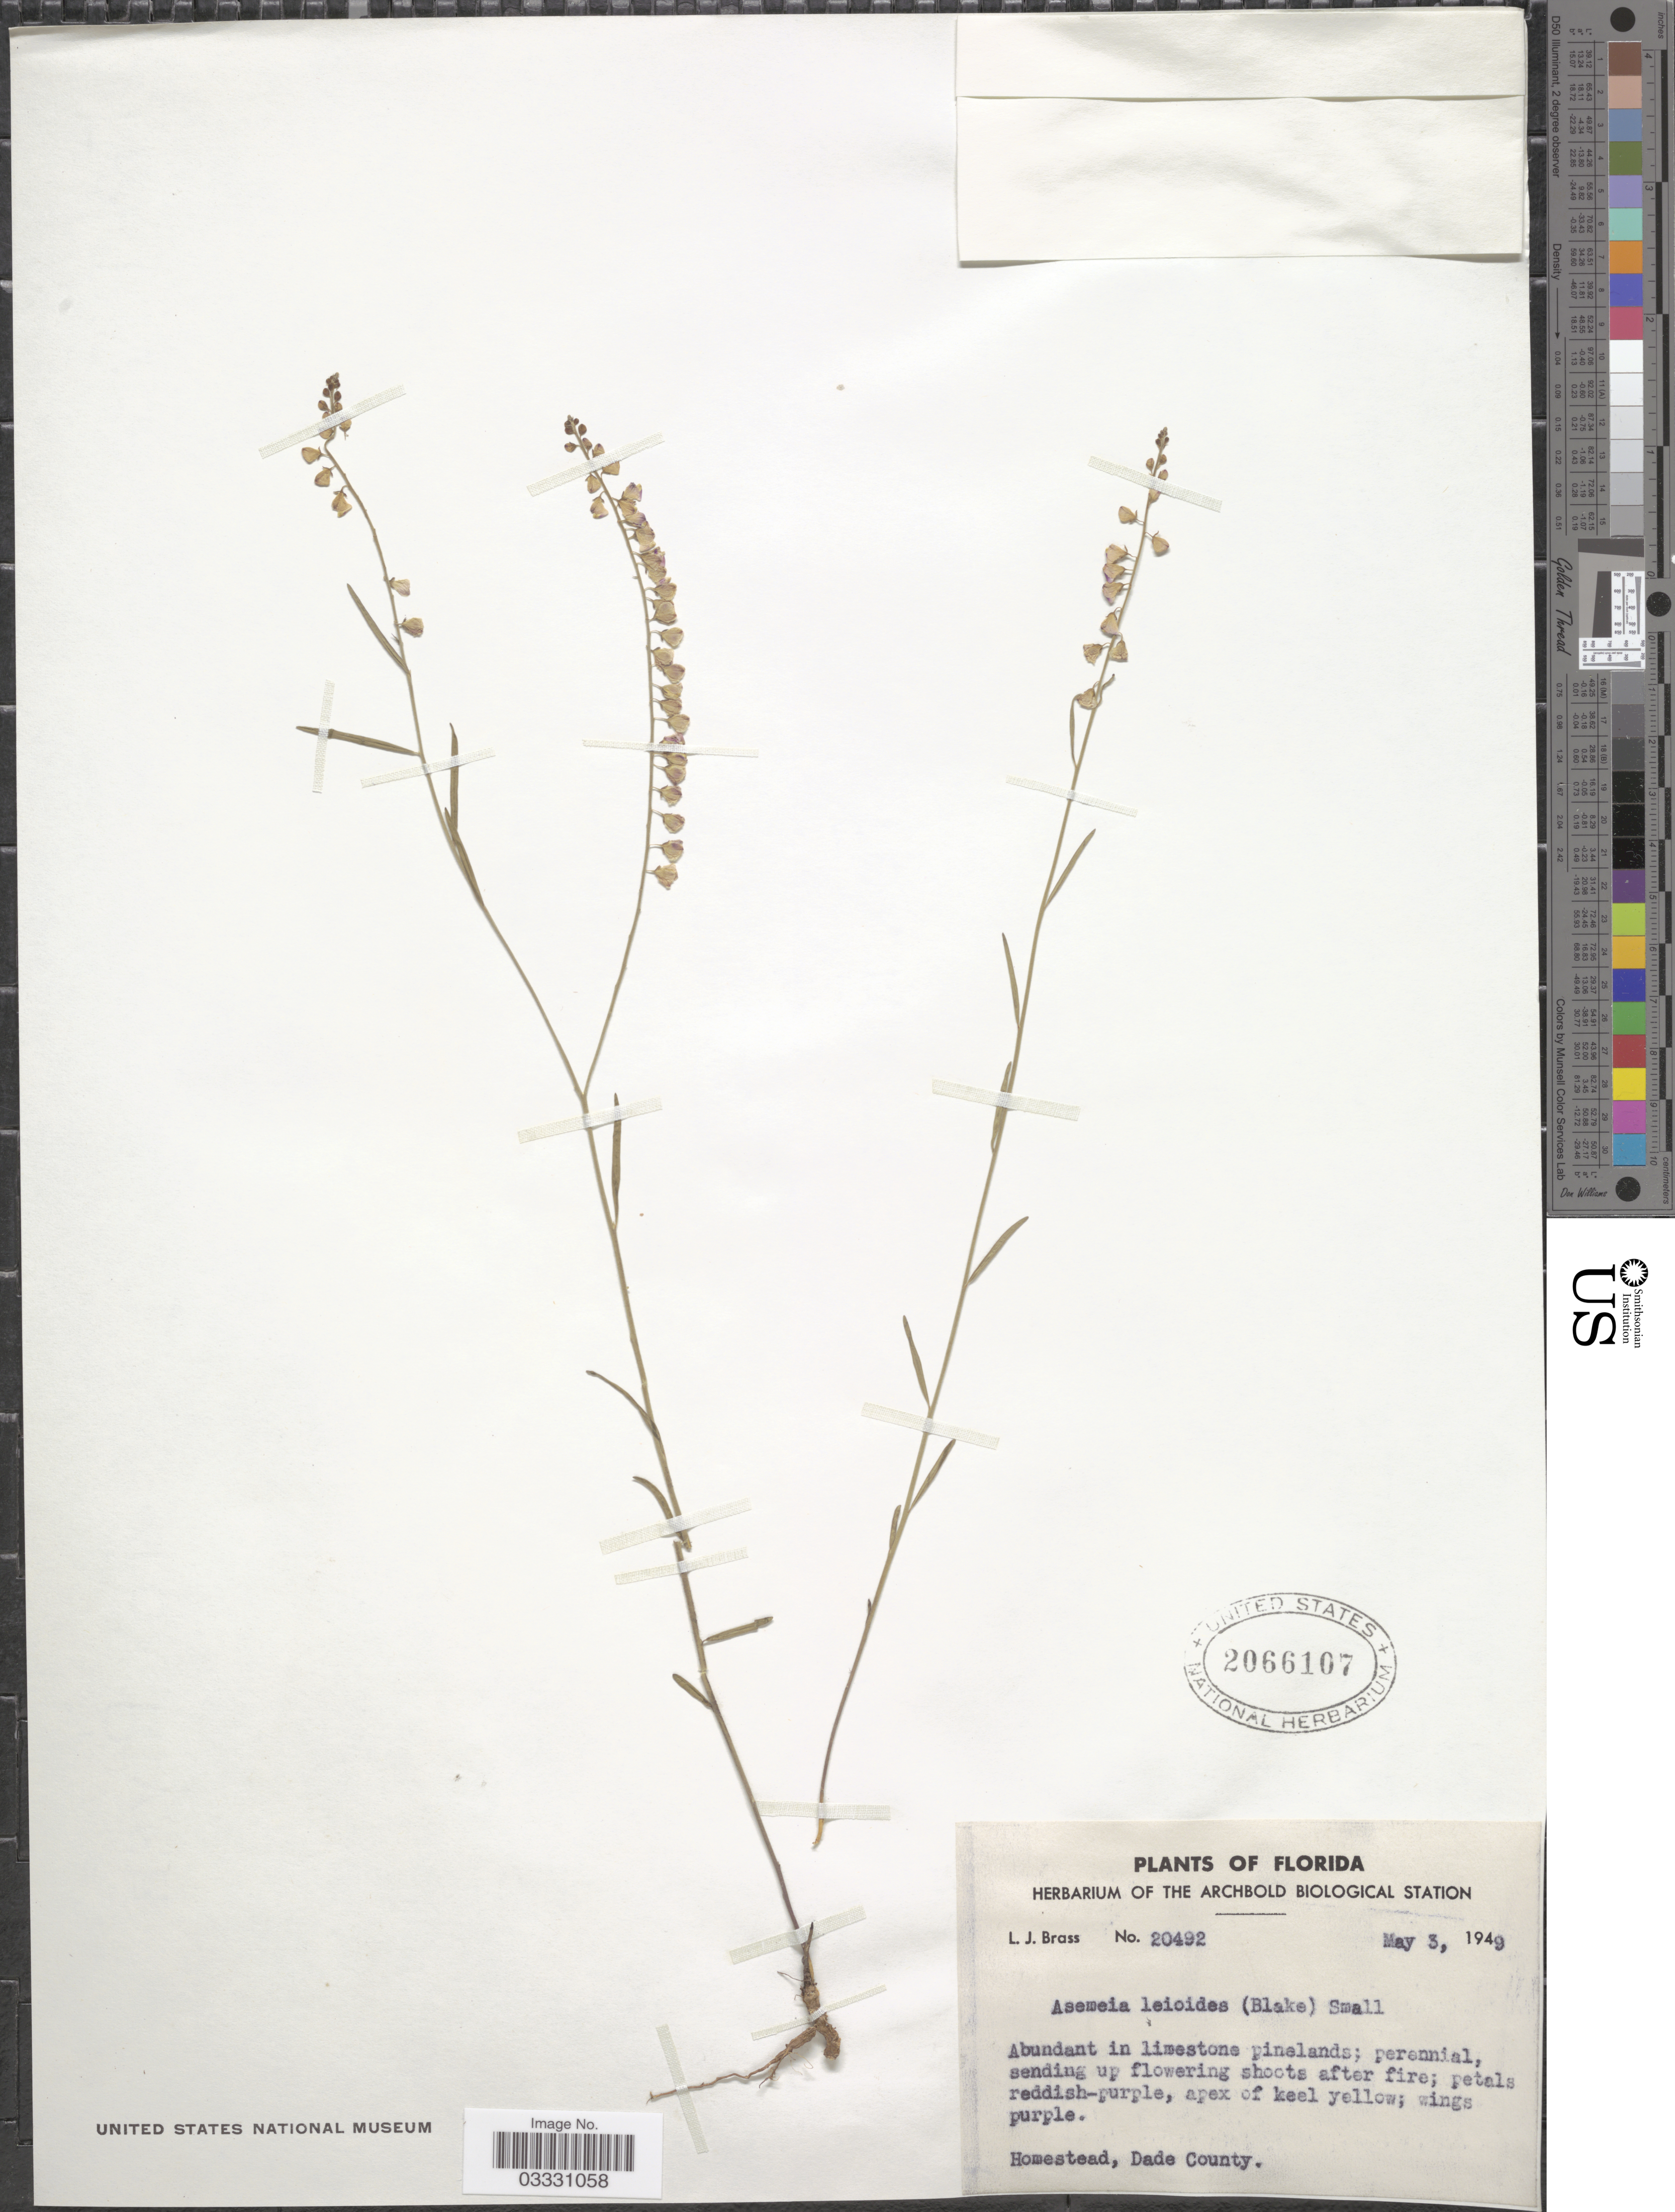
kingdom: Plantae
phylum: Tracheophyta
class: Magnoliopsida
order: Fabales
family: Polygalaceae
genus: Polygala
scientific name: Polygala grandiflora var. leiodes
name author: S.F. Blake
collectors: L. J. Brass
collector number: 20492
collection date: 1949-05-03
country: United States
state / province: Florida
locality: Homestead, Dade County.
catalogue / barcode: US 2066107